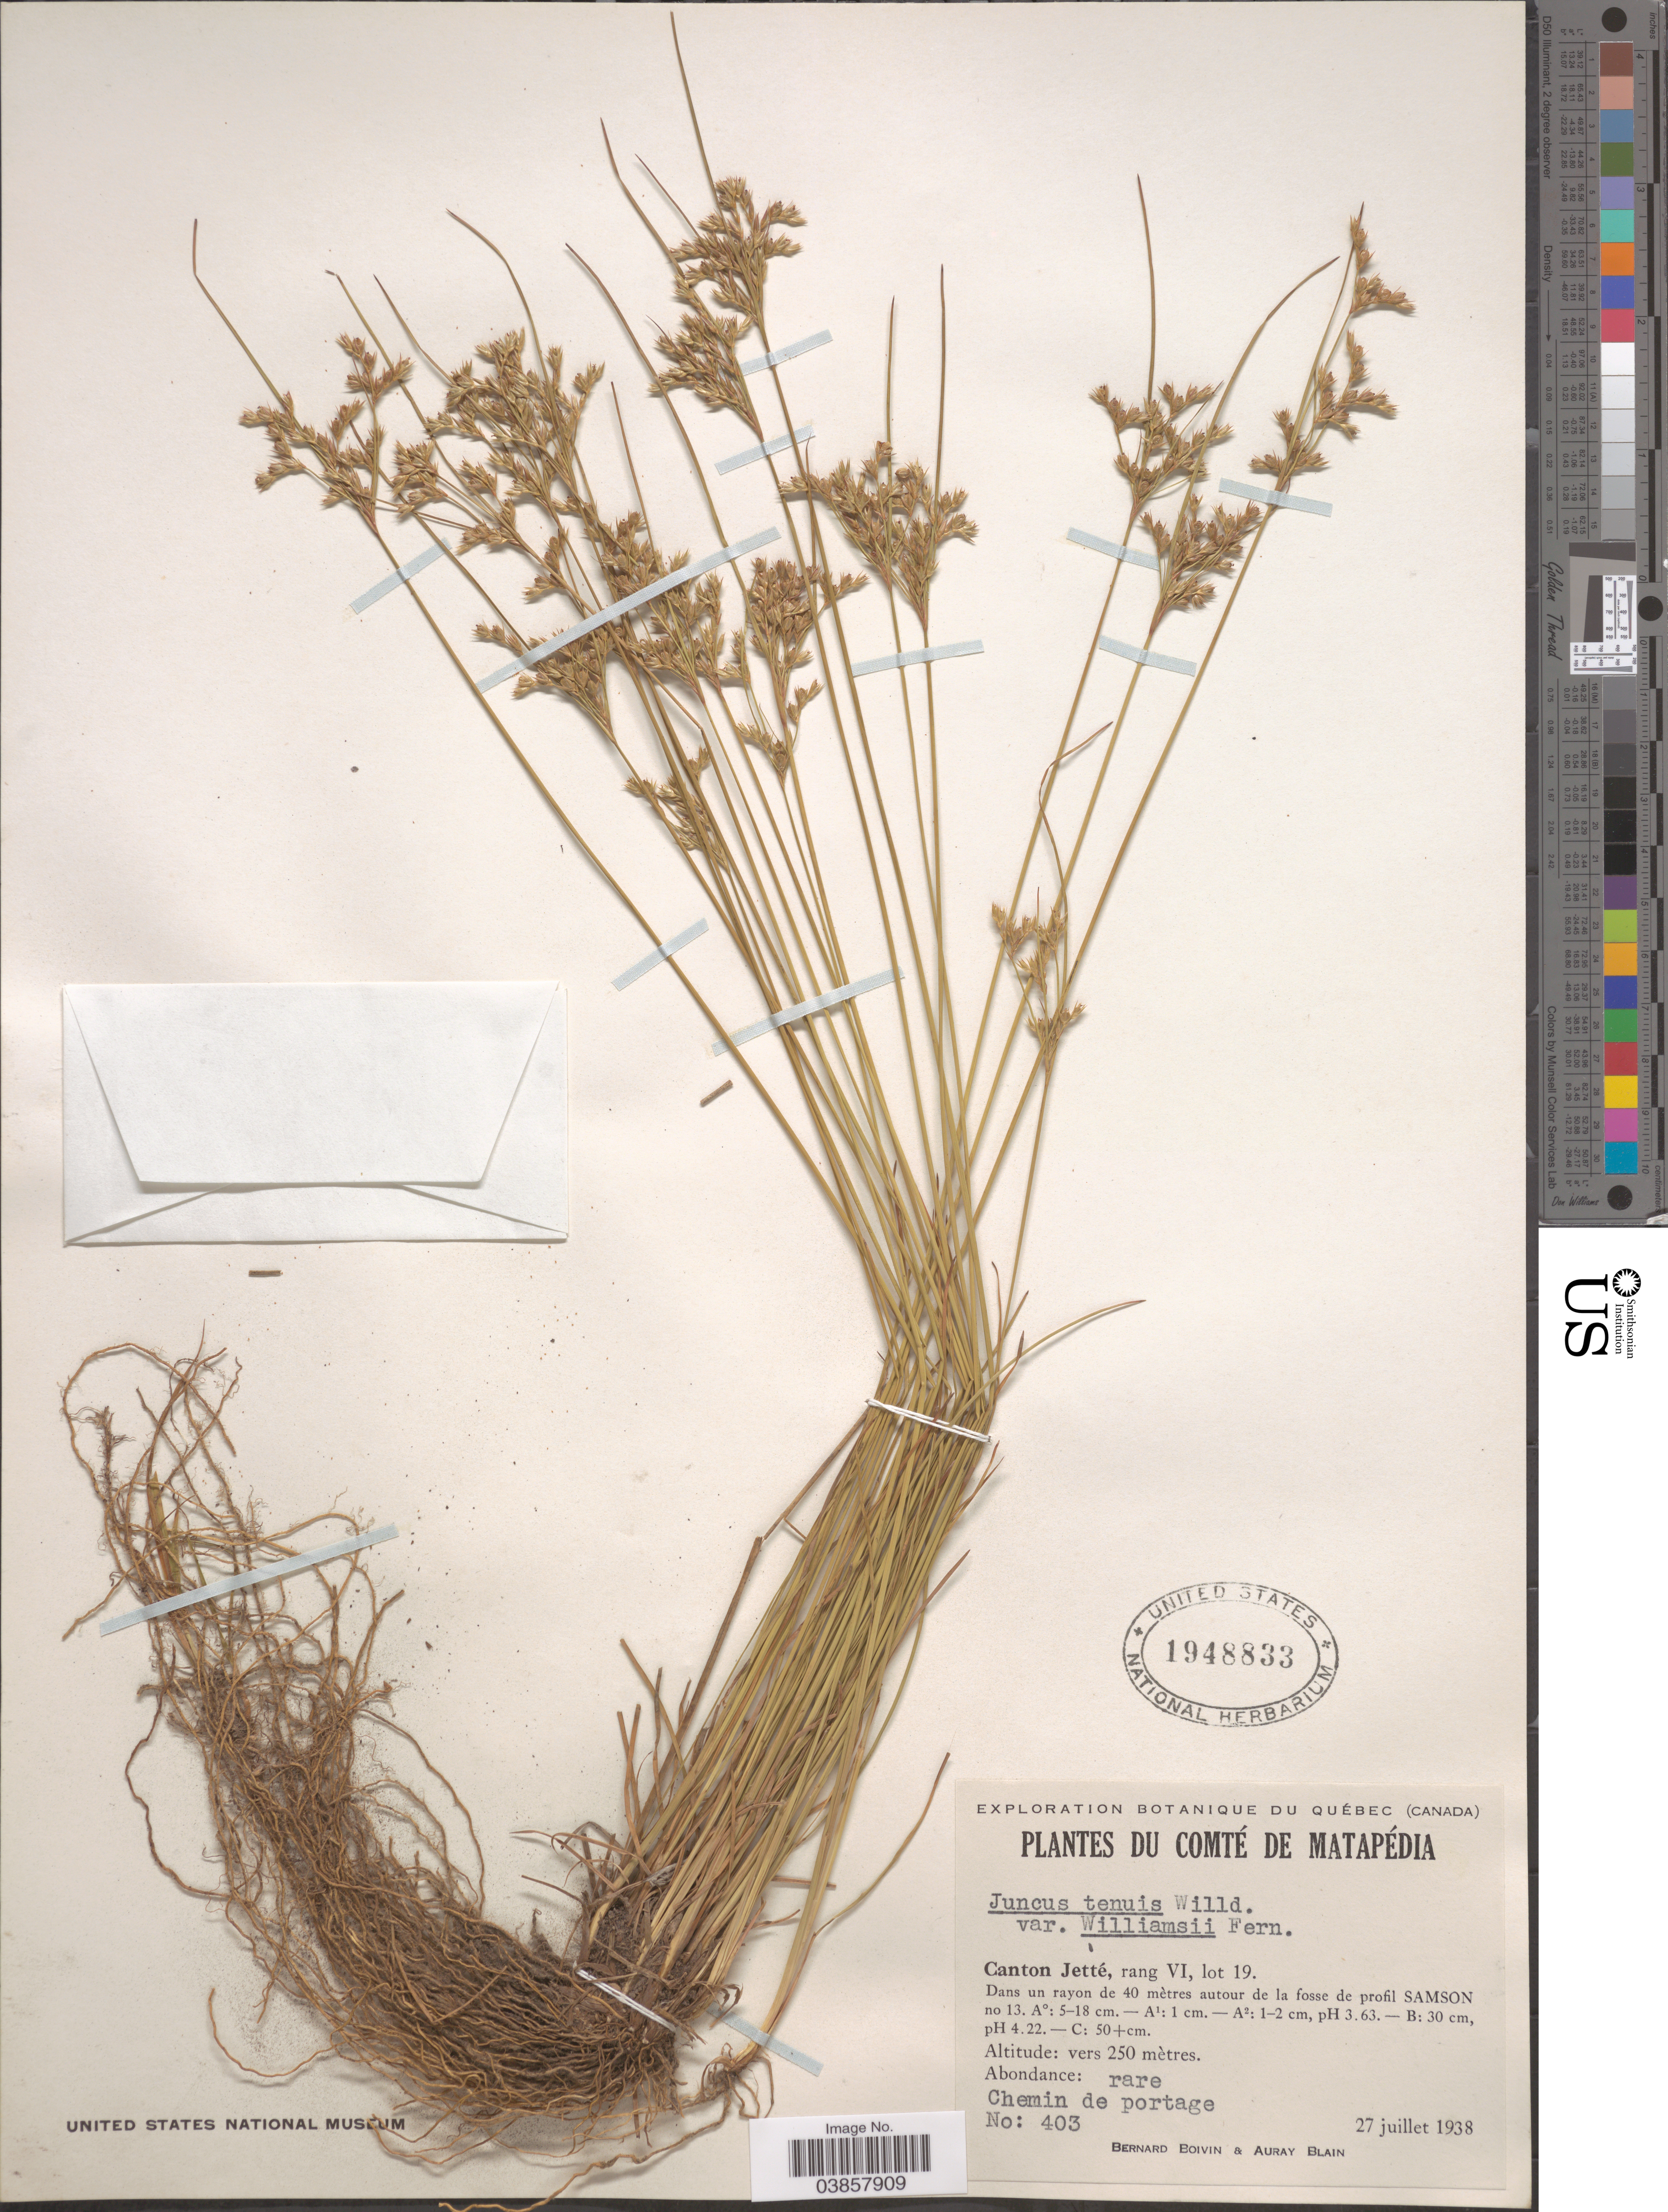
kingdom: Plantae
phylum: Tracheophyta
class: Liliopsida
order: Poales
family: Juncaceae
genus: Juncus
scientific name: Juncus tenuis var. williamsii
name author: Fernald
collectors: J. R. B. Boivin & A. Blain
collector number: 403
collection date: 1938-07-27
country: Canada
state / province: Quebec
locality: Comté de Matapédia. Canton Jetté, rang VI, lot 19. Dans u nranyon de 40 mètres autour de la fosse de profil Samson no 13. Chemin de portage.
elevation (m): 250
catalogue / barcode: US 1948833